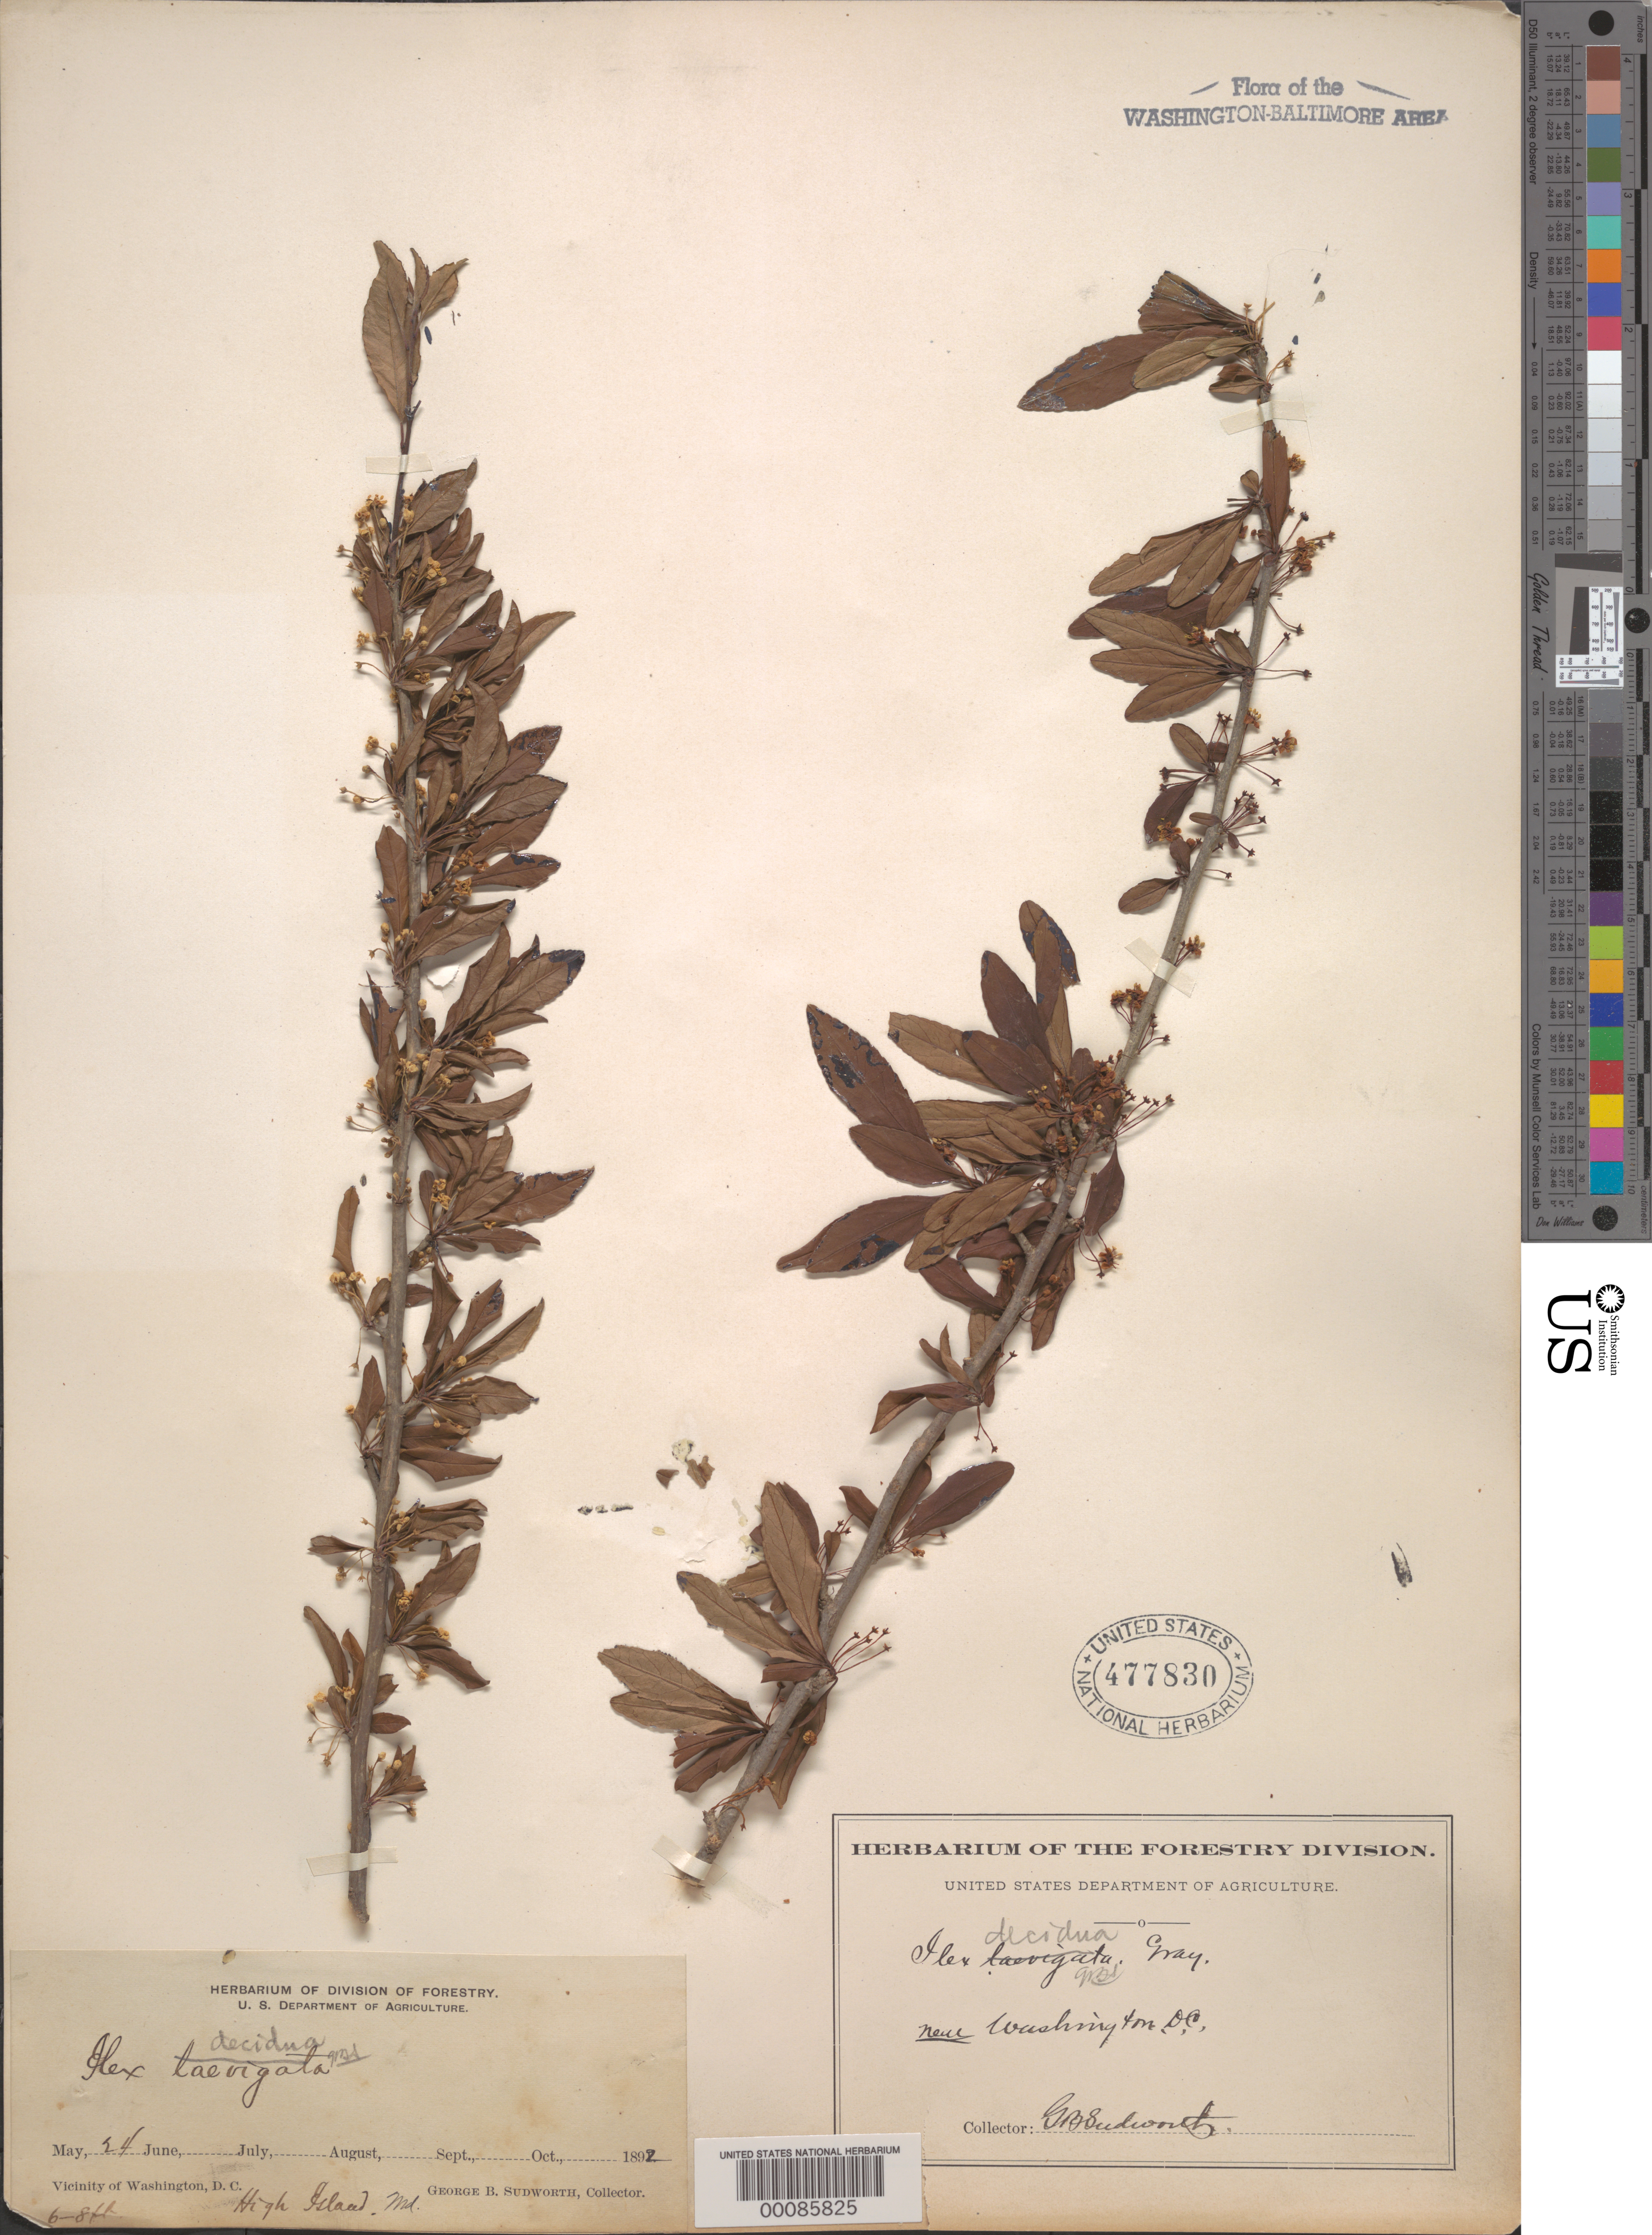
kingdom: Plantae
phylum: Tracheophyta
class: Magnoliopsida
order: Aquifoliales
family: Aquifoliaceae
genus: Ilex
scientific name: Ilex decidua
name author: Walter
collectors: G. B. Sudworth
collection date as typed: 24 May 1892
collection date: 1892-05-24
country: United States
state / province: Maryland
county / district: Montgomery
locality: Near Washington, D.C. High Island C. & O. Canal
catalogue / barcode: US 477830